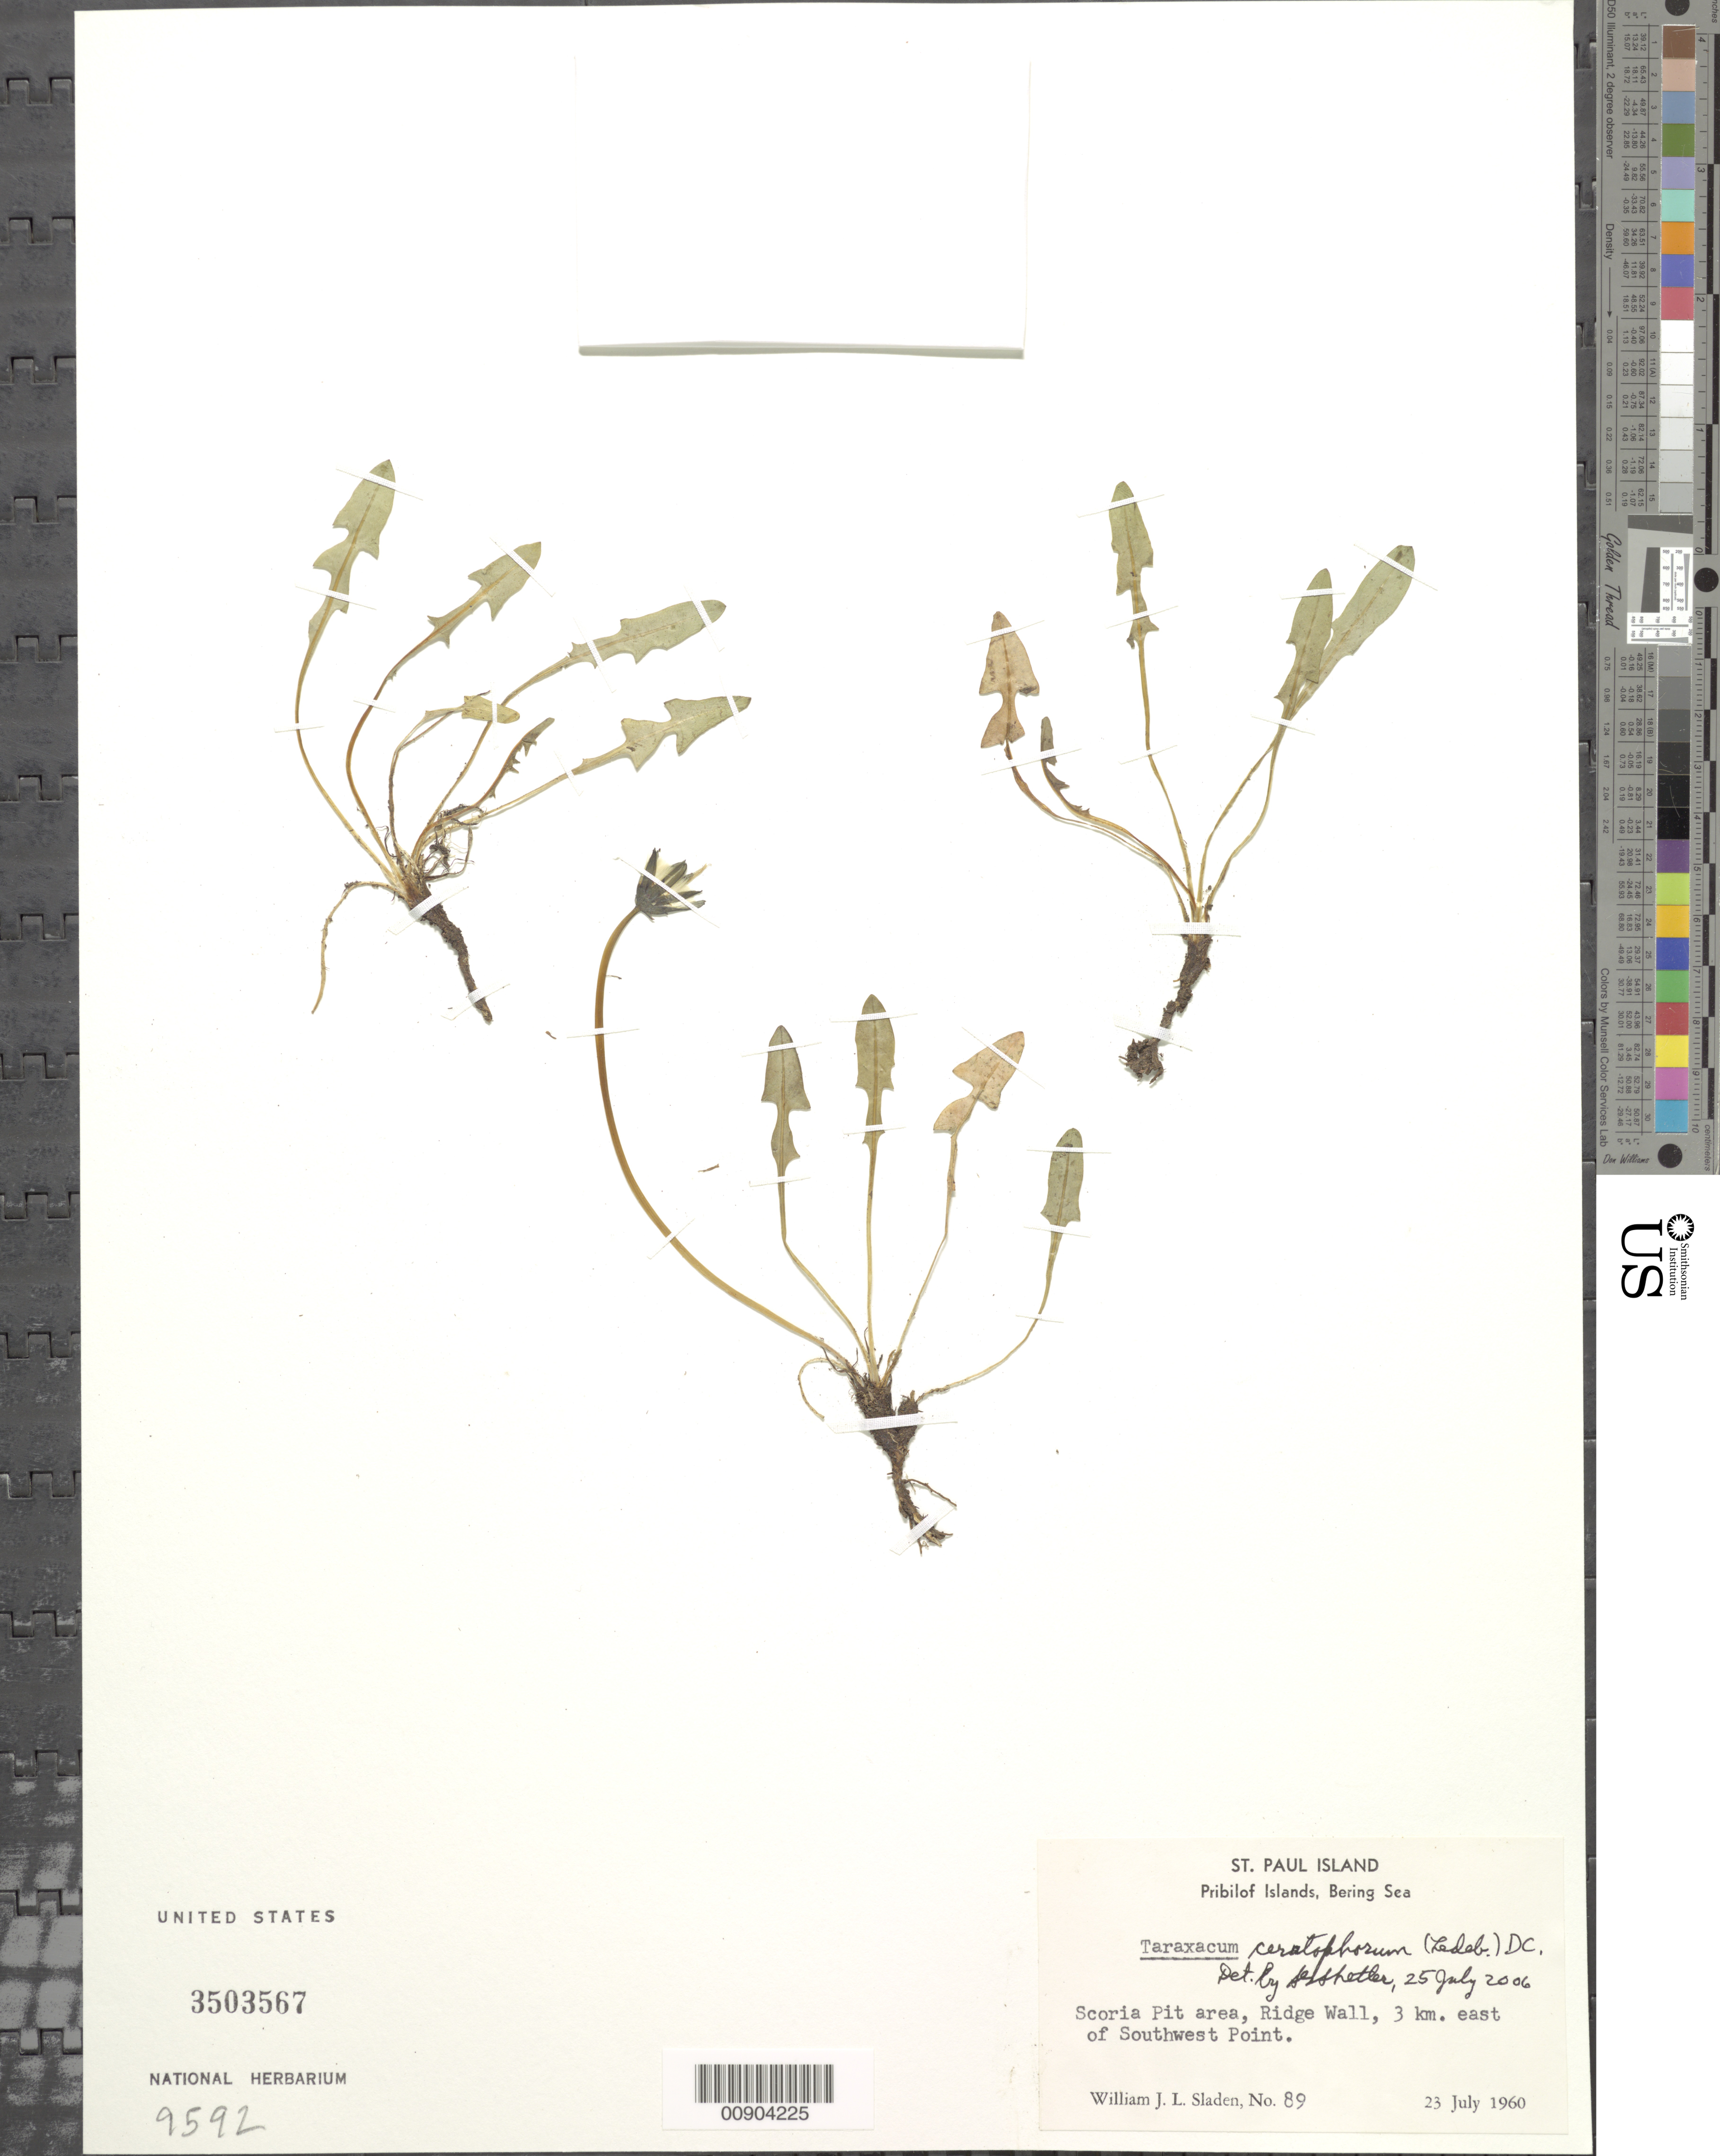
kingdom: Plantae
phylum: Tracheophyta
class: Magnoliopsida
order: Asterales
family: Asteraceae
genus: Taraxacum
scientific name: Taraxacum ceratophorum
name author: (Ledeb.) DC.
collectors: W. Sladen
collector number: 89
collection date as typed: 23 Jul 1960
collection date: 1960-07-23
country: United States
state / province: Alaska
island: St. Paul Island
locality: Scoria Pit area, Ridge Wall, 3 km. east of Southwest Point., Bering Sea, Pribilof Islands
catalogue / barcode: US 3503567